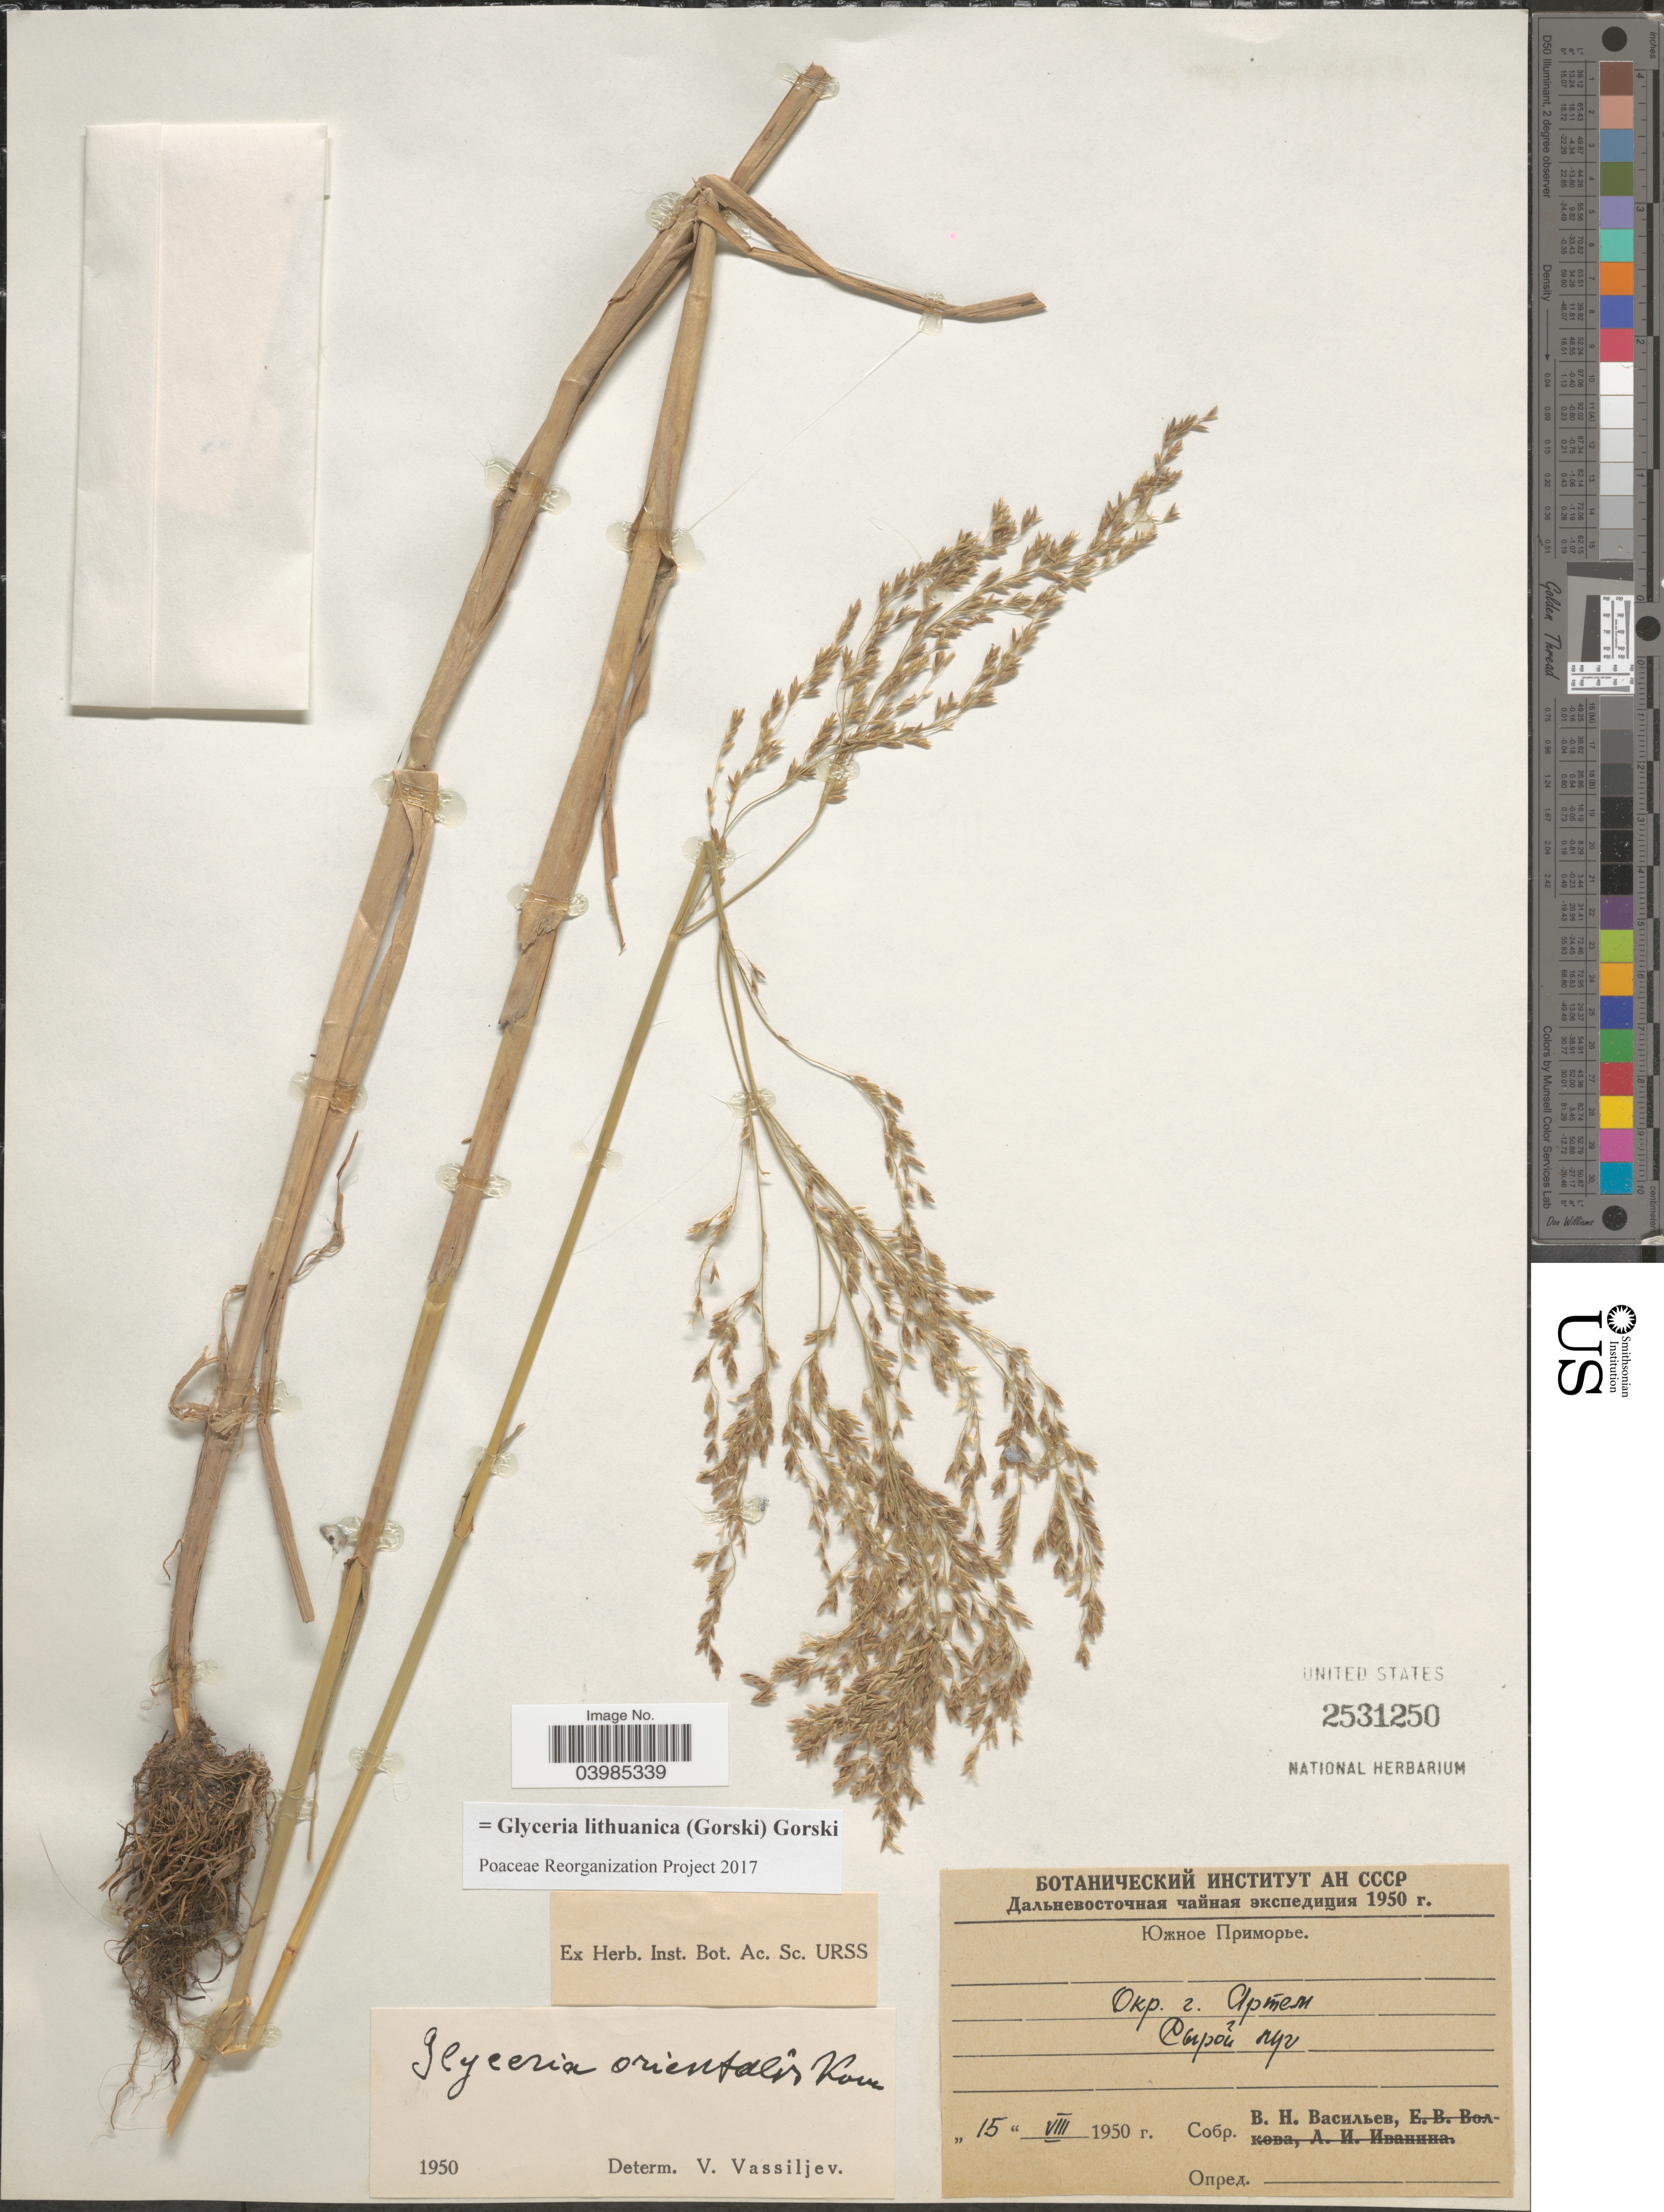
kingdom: Plantae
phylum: Tracheophyta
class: Liliopsida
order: Poales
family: Poaceae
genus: Glyceria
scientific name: Glyceria lithuanica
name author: (Gorski) Gorski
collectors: V. Vasilev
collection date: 1950-08-15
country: Russian Federation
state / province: Primorsky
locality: Artem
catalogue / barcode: US 2531250